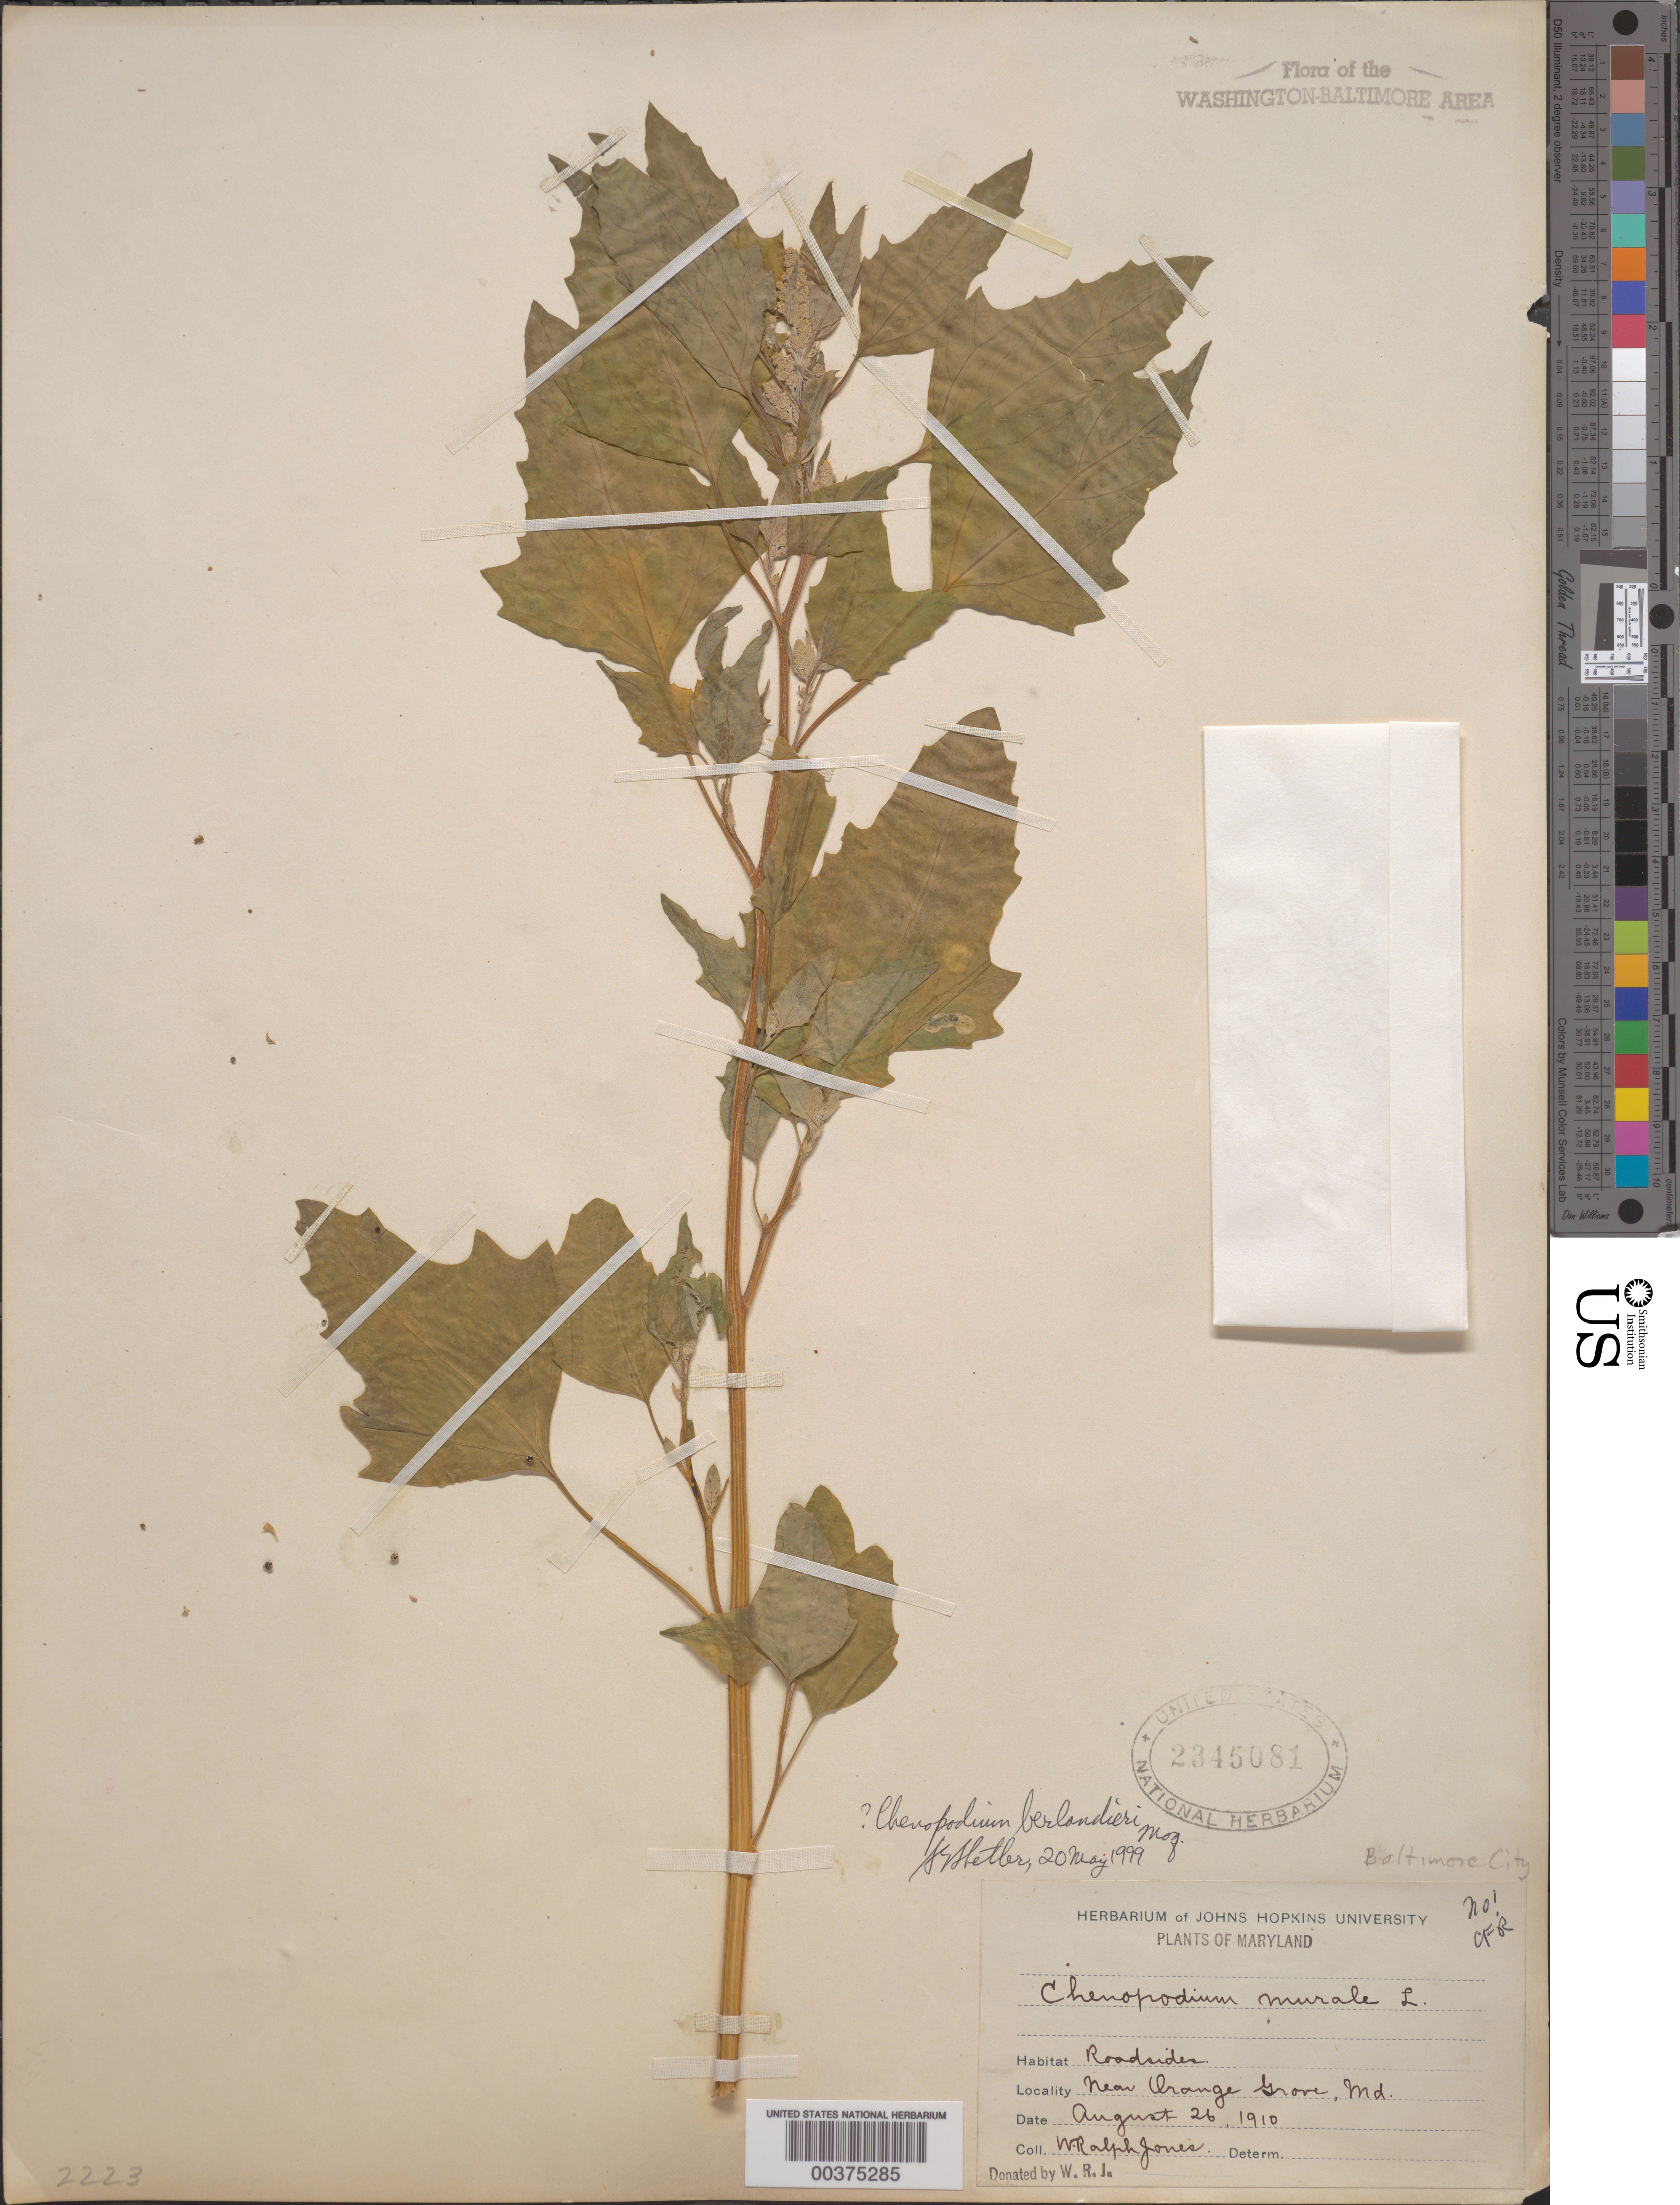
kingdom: Plantae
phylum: Tracheophyta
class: Magnoliopsida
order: Caryophyllales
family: Amaranthaceae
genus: Chenopodium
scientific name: Chenopodium berlandieri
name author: Moq.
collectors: W. R. Jones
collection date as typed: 26 Aug 1910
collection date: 1910-08-26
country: United States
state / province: Maryland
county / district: Baltimore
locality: Orange Grove vicinity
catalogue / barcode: US 2345081